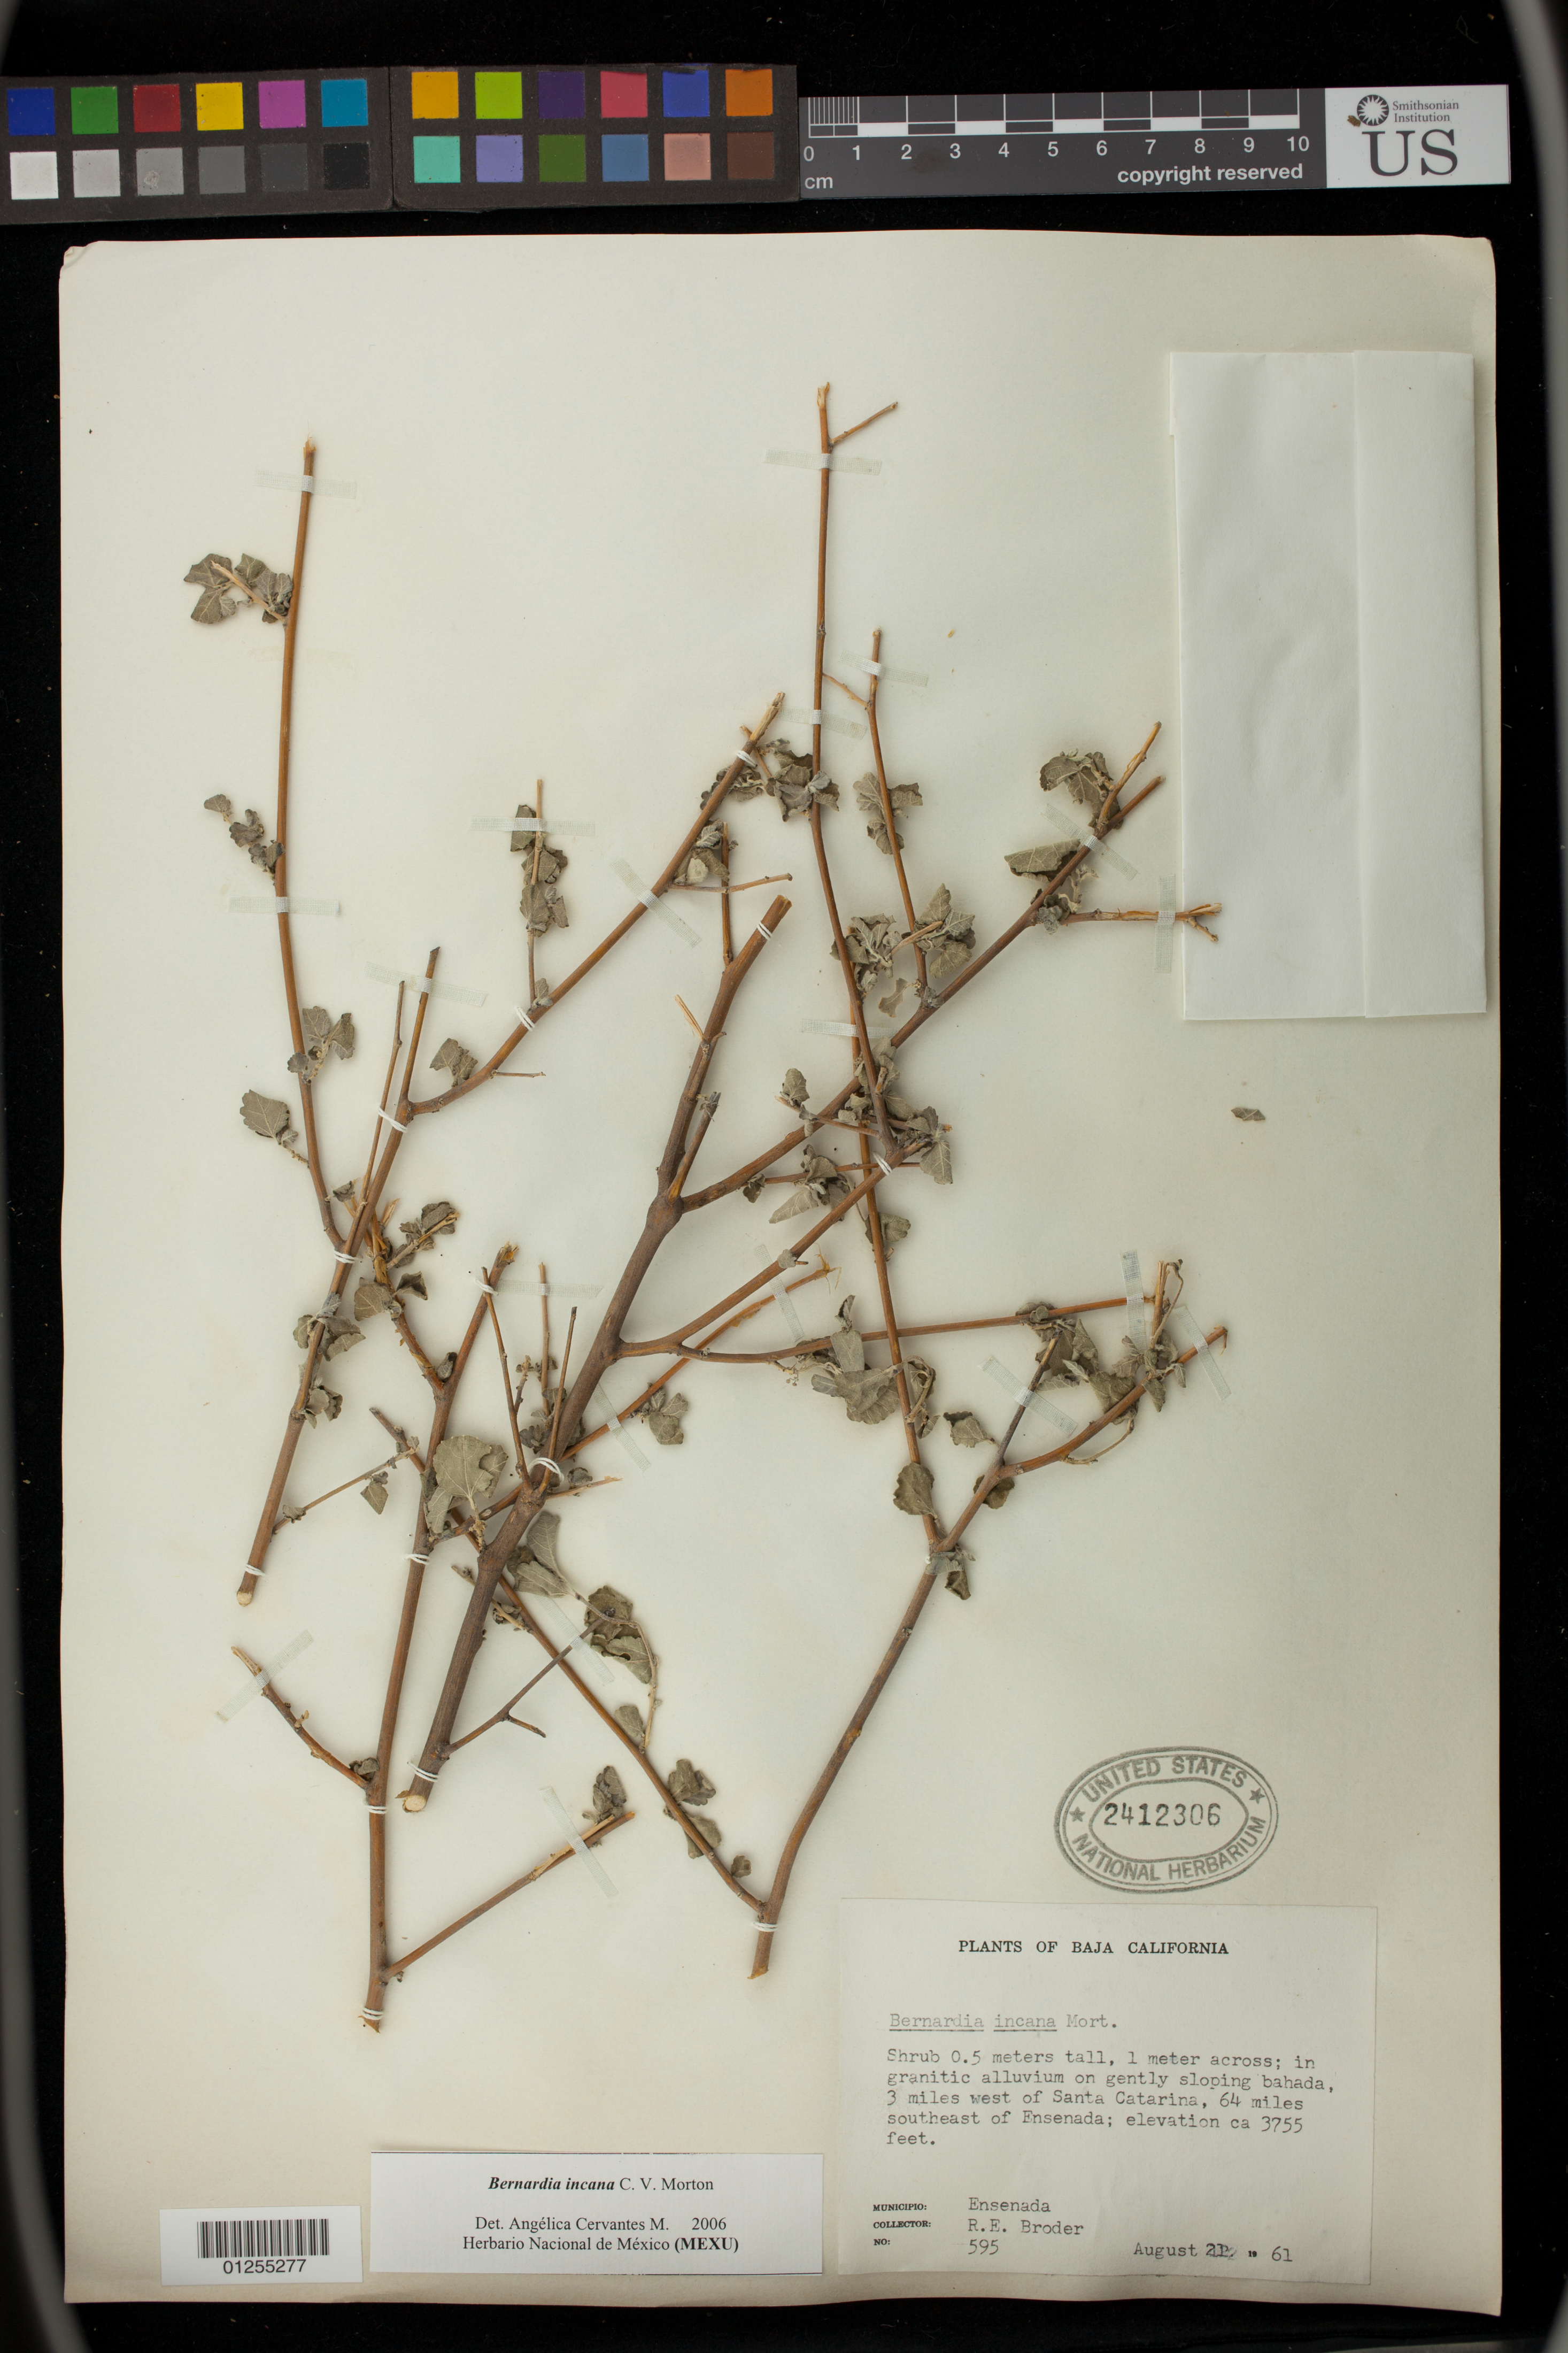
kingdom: Plantae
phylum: Tracheophyta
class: Magnoliopsida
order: Malpighiales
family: Euphorbiaceae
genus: Bernardia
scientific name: Bernardia incana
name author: C.V. Morton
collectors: R. Broder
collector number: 595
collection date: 1961-08-21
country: Mexico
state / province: Baja California Norte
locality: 3 miles west of Santa Catarina, 64 miles southeast of Ensenada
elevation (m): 1145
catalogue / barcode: US 2412306